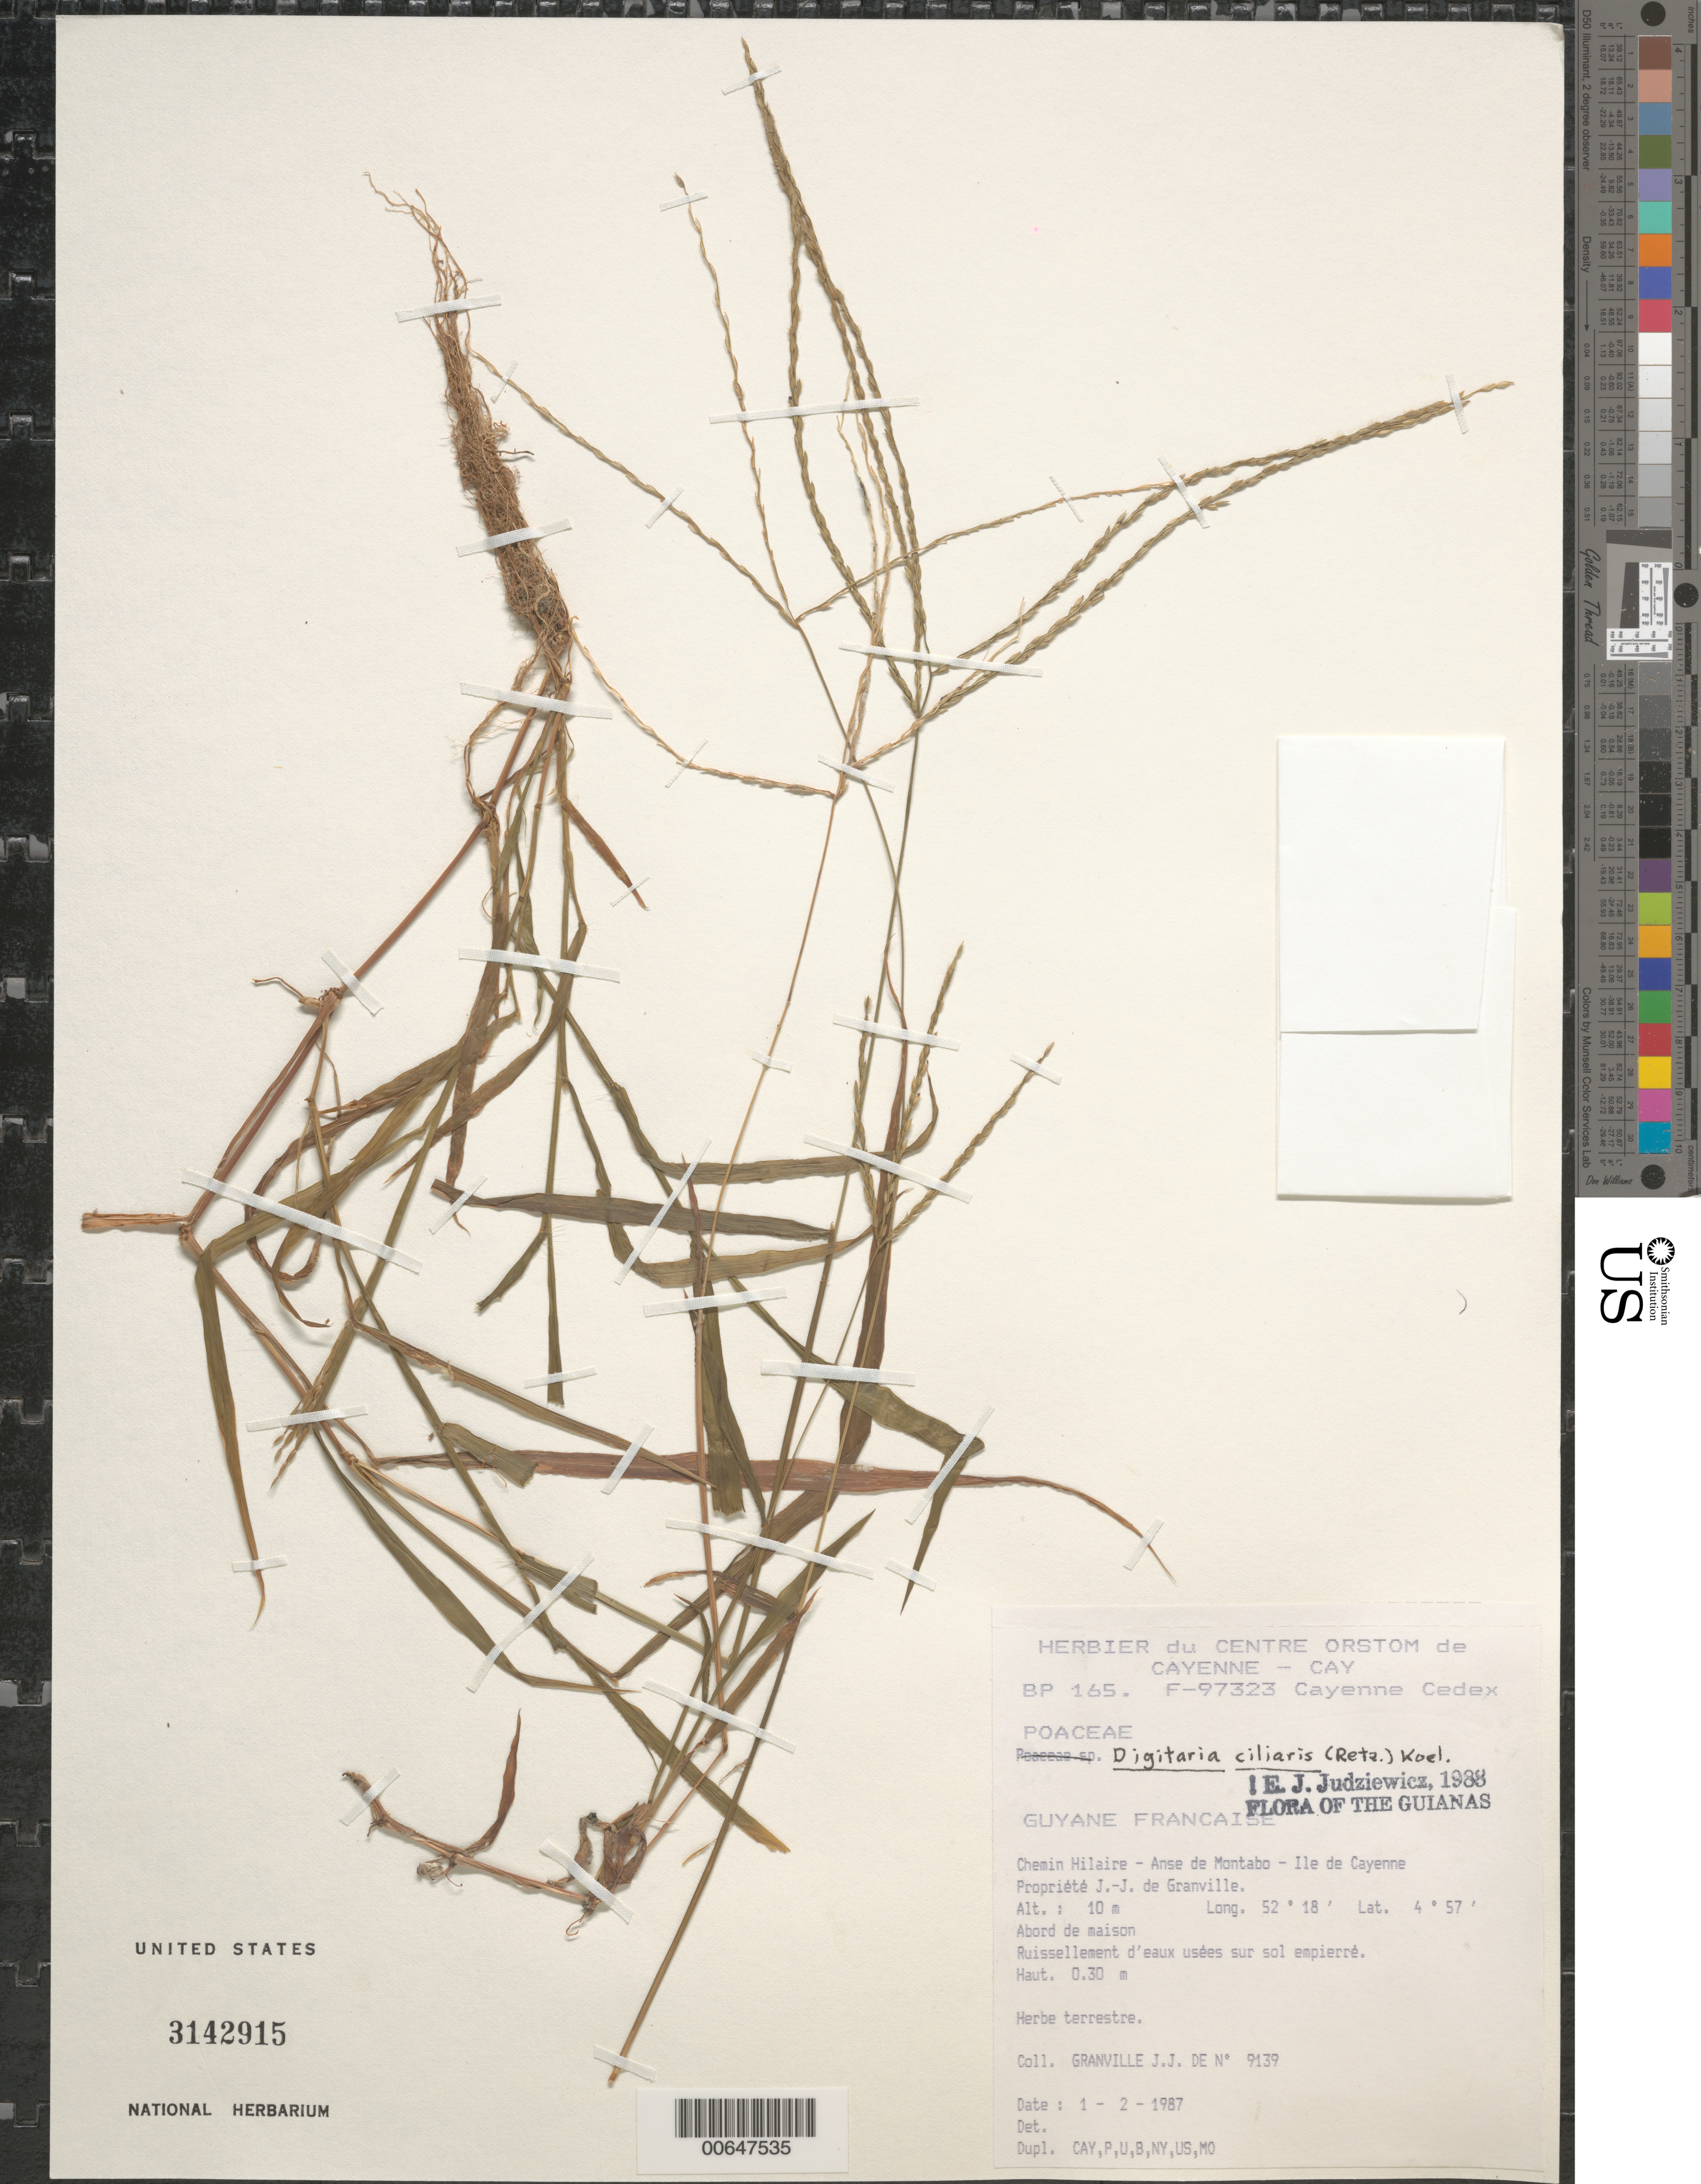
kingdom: Plantae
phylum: Tracheophyta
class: Liliopsida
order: Poales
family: Poaceae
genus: Digitaria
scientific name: Digitaria ciliaris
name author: (Retz.) Koeler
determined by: Judziewicz, E. J.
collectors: J.-J. de Granville et al.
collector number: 9139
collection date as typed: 1-Feb-87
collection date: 1987-02-01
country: French Guiana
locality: Ile de Cayenne, Anse de Montabo, chemin Hilaire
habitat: Abord de maison. Ruissellement d'eaux usees sur sol empierre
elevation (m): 10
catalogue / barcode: US 3142915